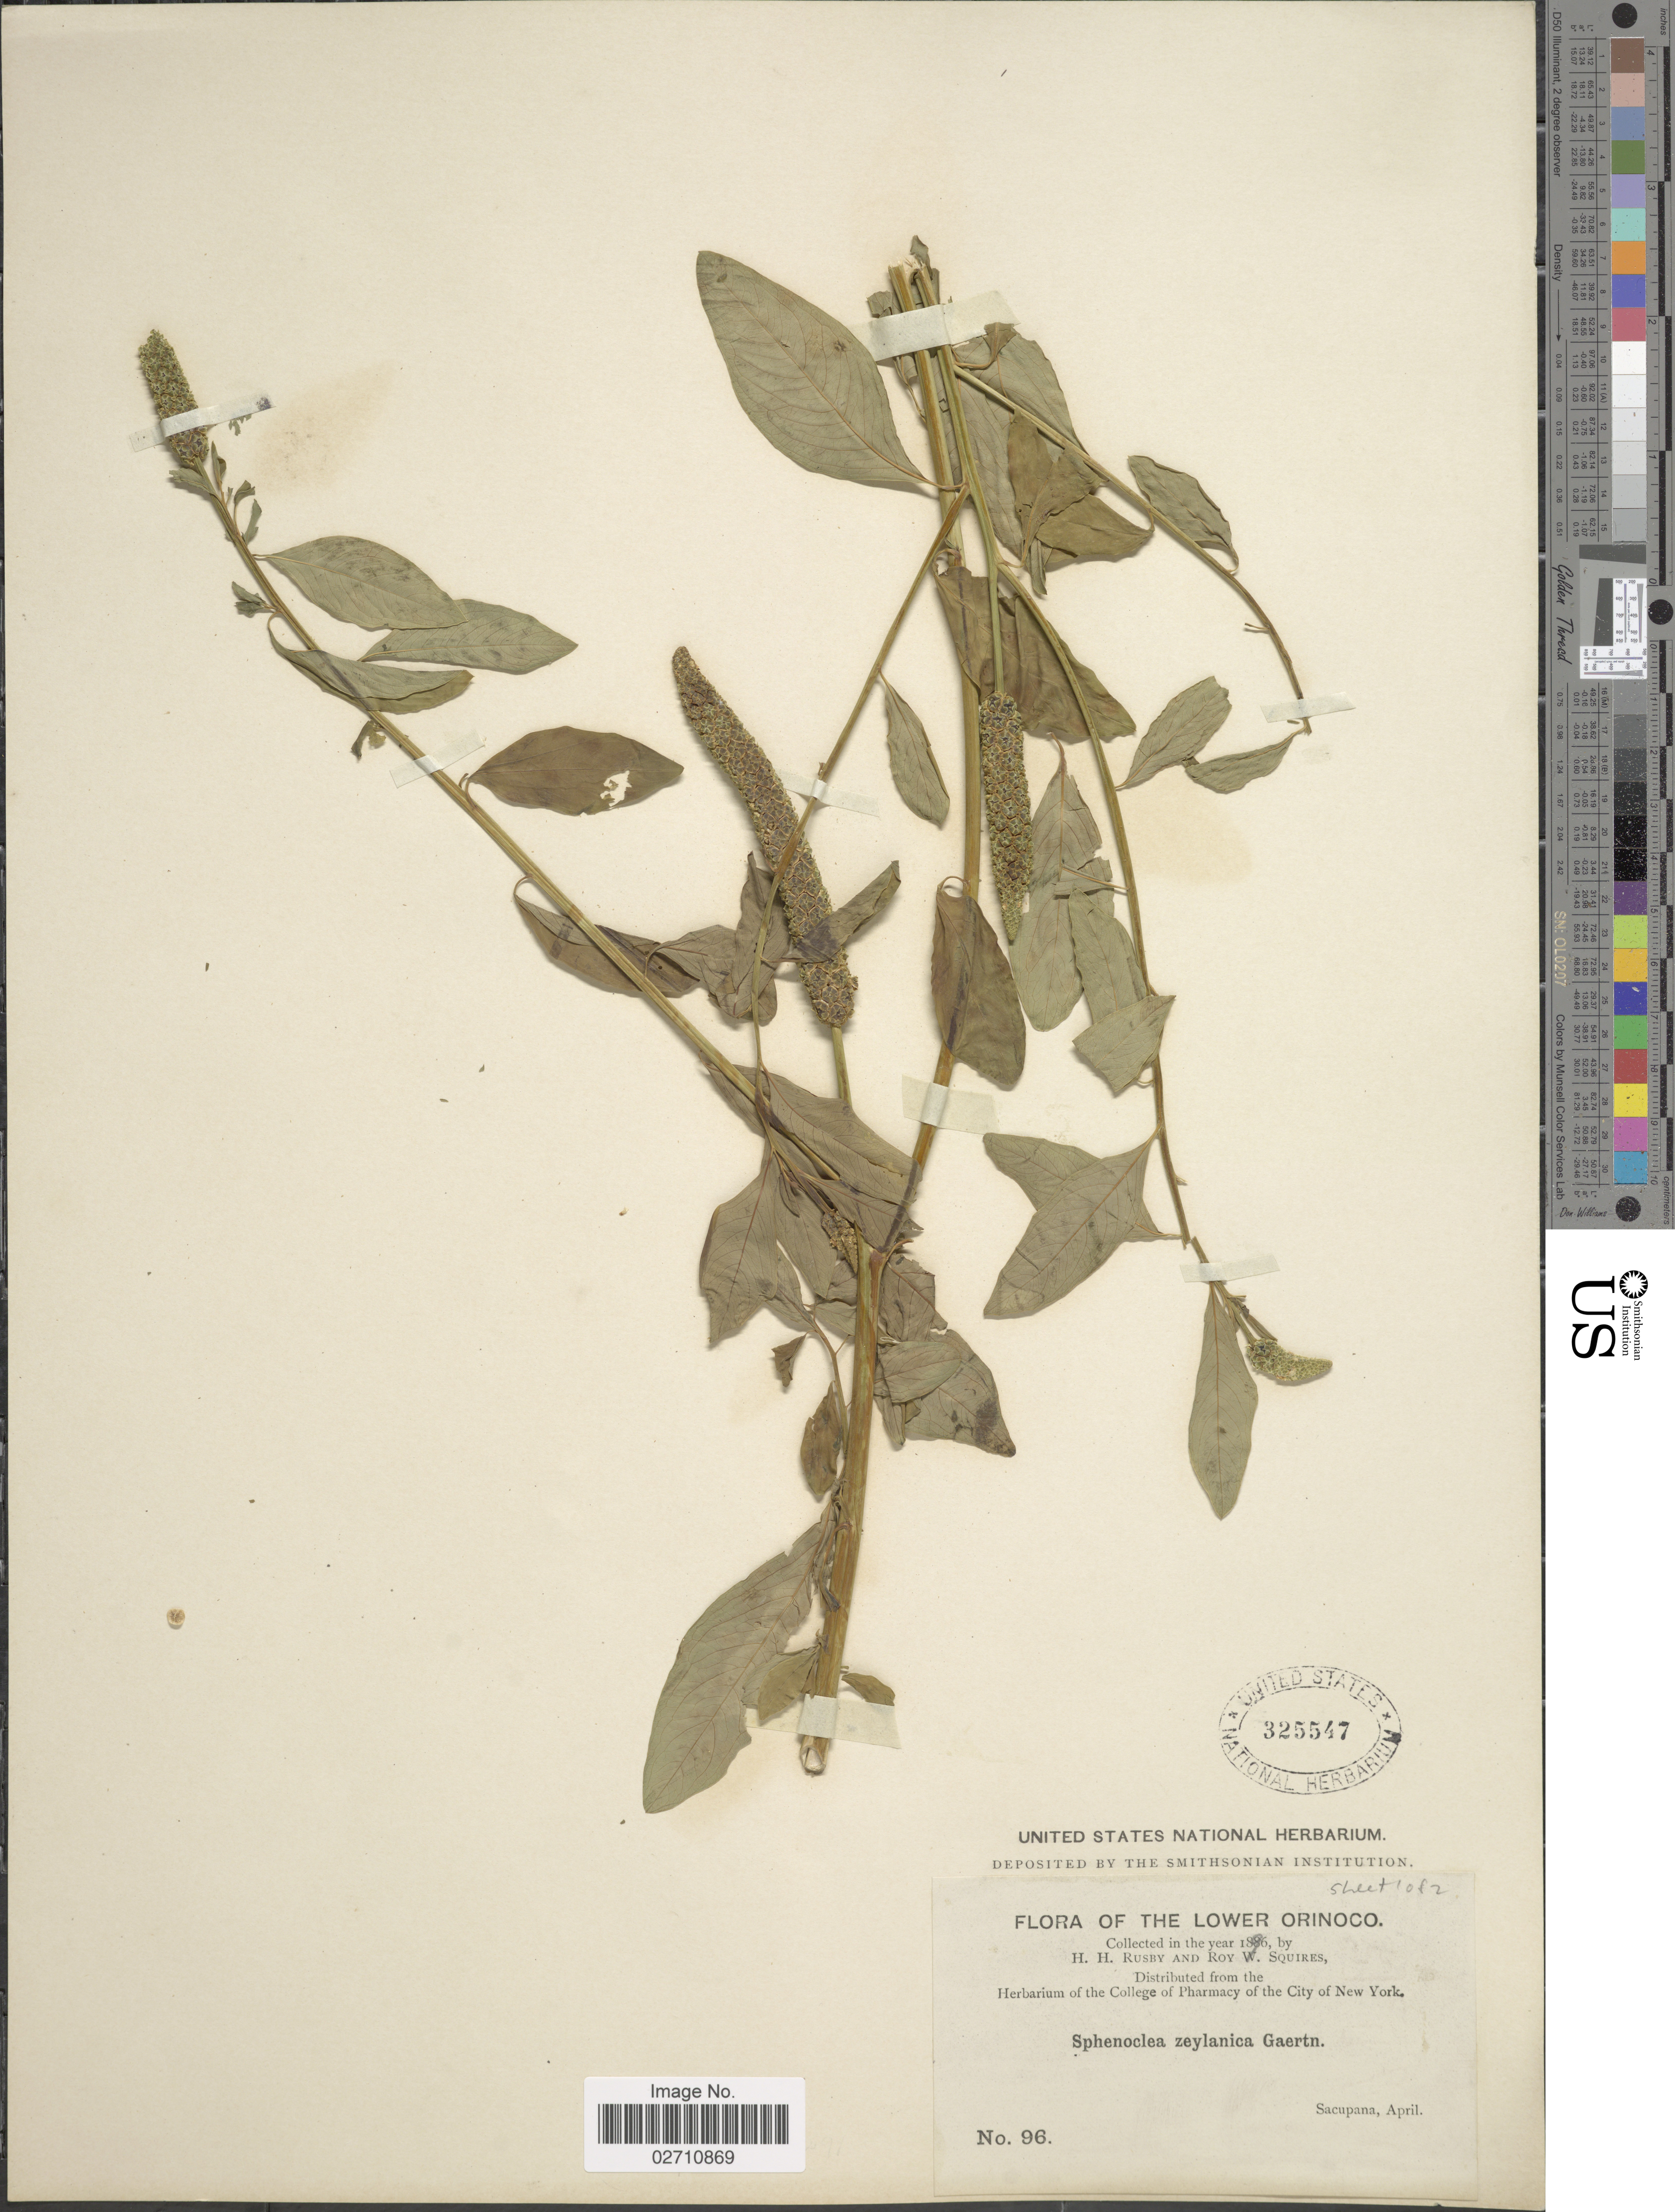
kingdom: Plantae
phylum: Tracheophyta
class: Magnoliopsida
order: Solanales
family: Sphenocleaceae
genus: Sphenoclea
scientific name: Sphenoclea zeylanica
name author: Gaertn.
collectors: H. H. Rusby & R. Squires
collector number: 96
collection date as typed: April 1896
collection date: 1896-04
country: Venezuela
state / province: Delta Amacuro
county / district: Antonio Díaz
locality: Lower Orinoco, Sacupana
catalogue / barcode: US 325547